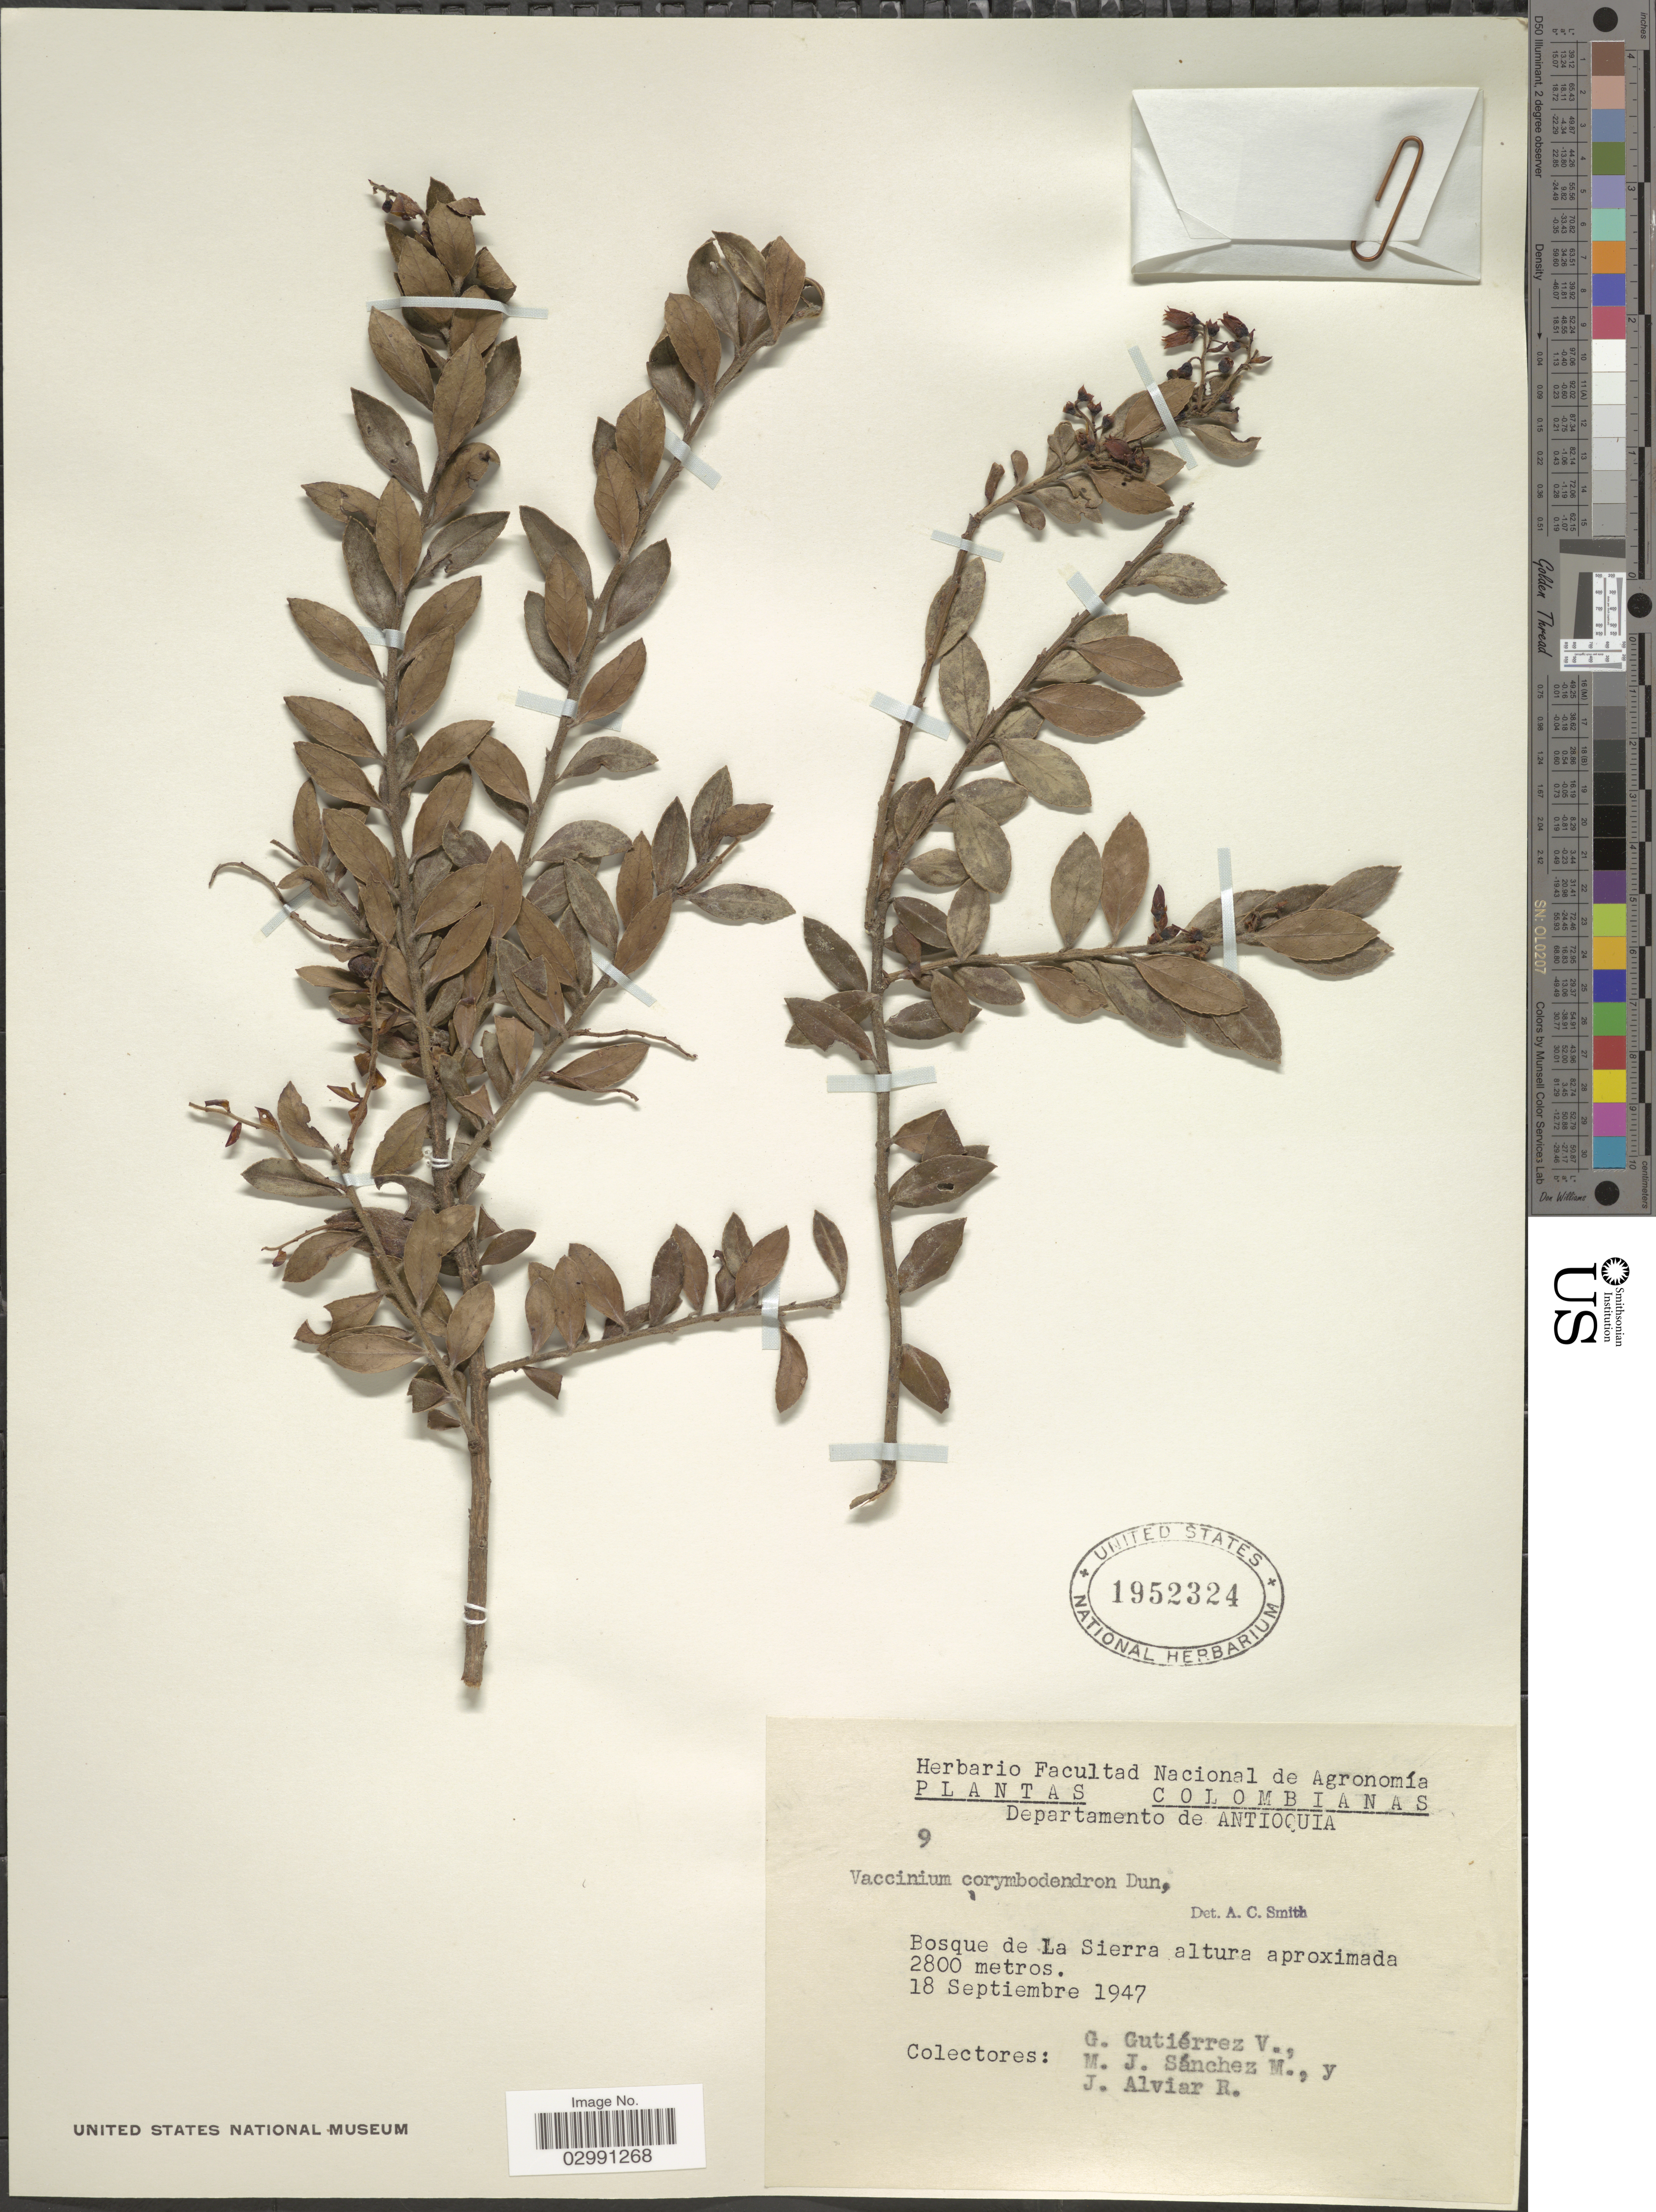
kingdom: Plantae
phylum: Tracheophyta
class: Magnoliopsida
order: Ericales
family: Ericaceae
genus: Vaccinium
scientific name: Vaccinium corymbodendron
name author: Dunal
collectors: G. Gutiérrez V., M. Sanchez M. & J. Alviar R.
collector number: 9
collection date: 1947-09-18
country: Colombia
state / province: Antioquia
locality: Departamento de Antioquia. Bosque de La Sierra.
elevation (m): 2800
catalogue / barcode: US 1952324